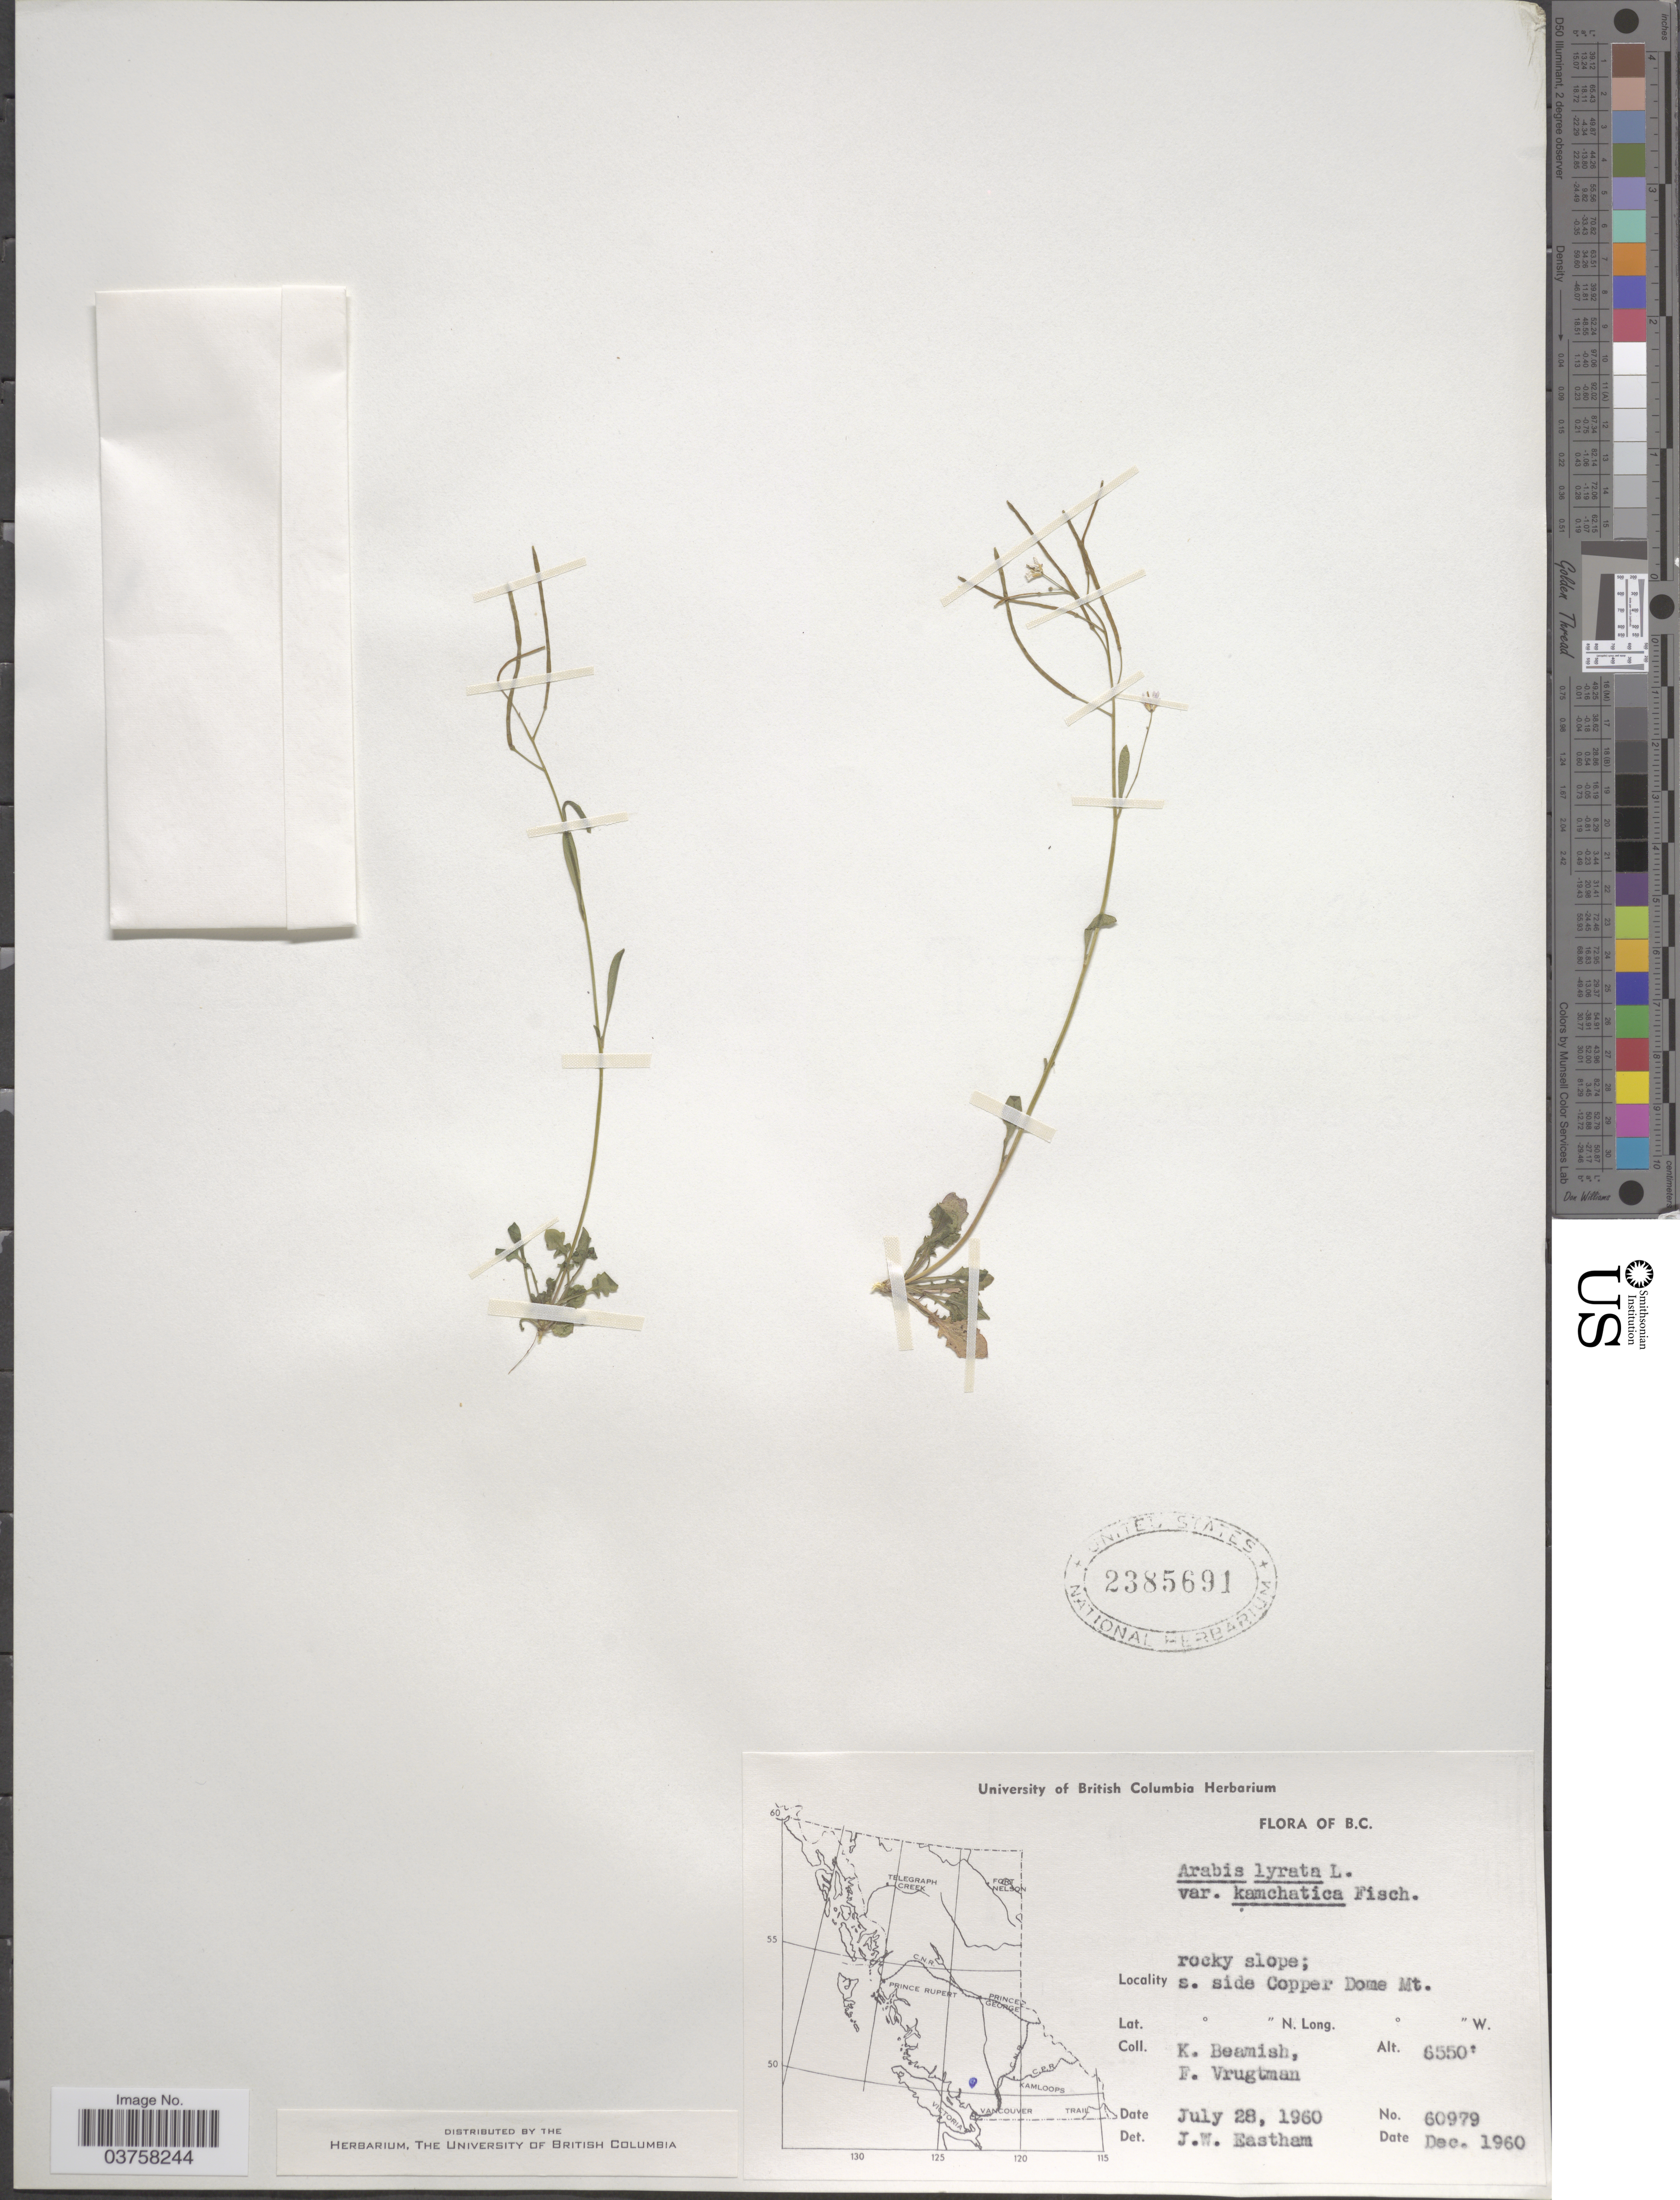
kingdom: Plantae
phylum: Tracheophyta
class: Magnoliopsida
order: Brassicales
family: Brassicaceae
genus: Arabidopsis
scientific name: Arabidopsis lyrata subsp. kamchatica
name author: (Fisch. ex DC.) O'Kane & Al-Shehbaz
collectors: K. Beamish & F. Vrugtman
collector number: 60979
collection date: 1960-07-28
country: Canada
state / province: British Columbia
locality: S. side Copper Dome Mt.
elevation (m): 1996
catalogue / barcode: US 2385691